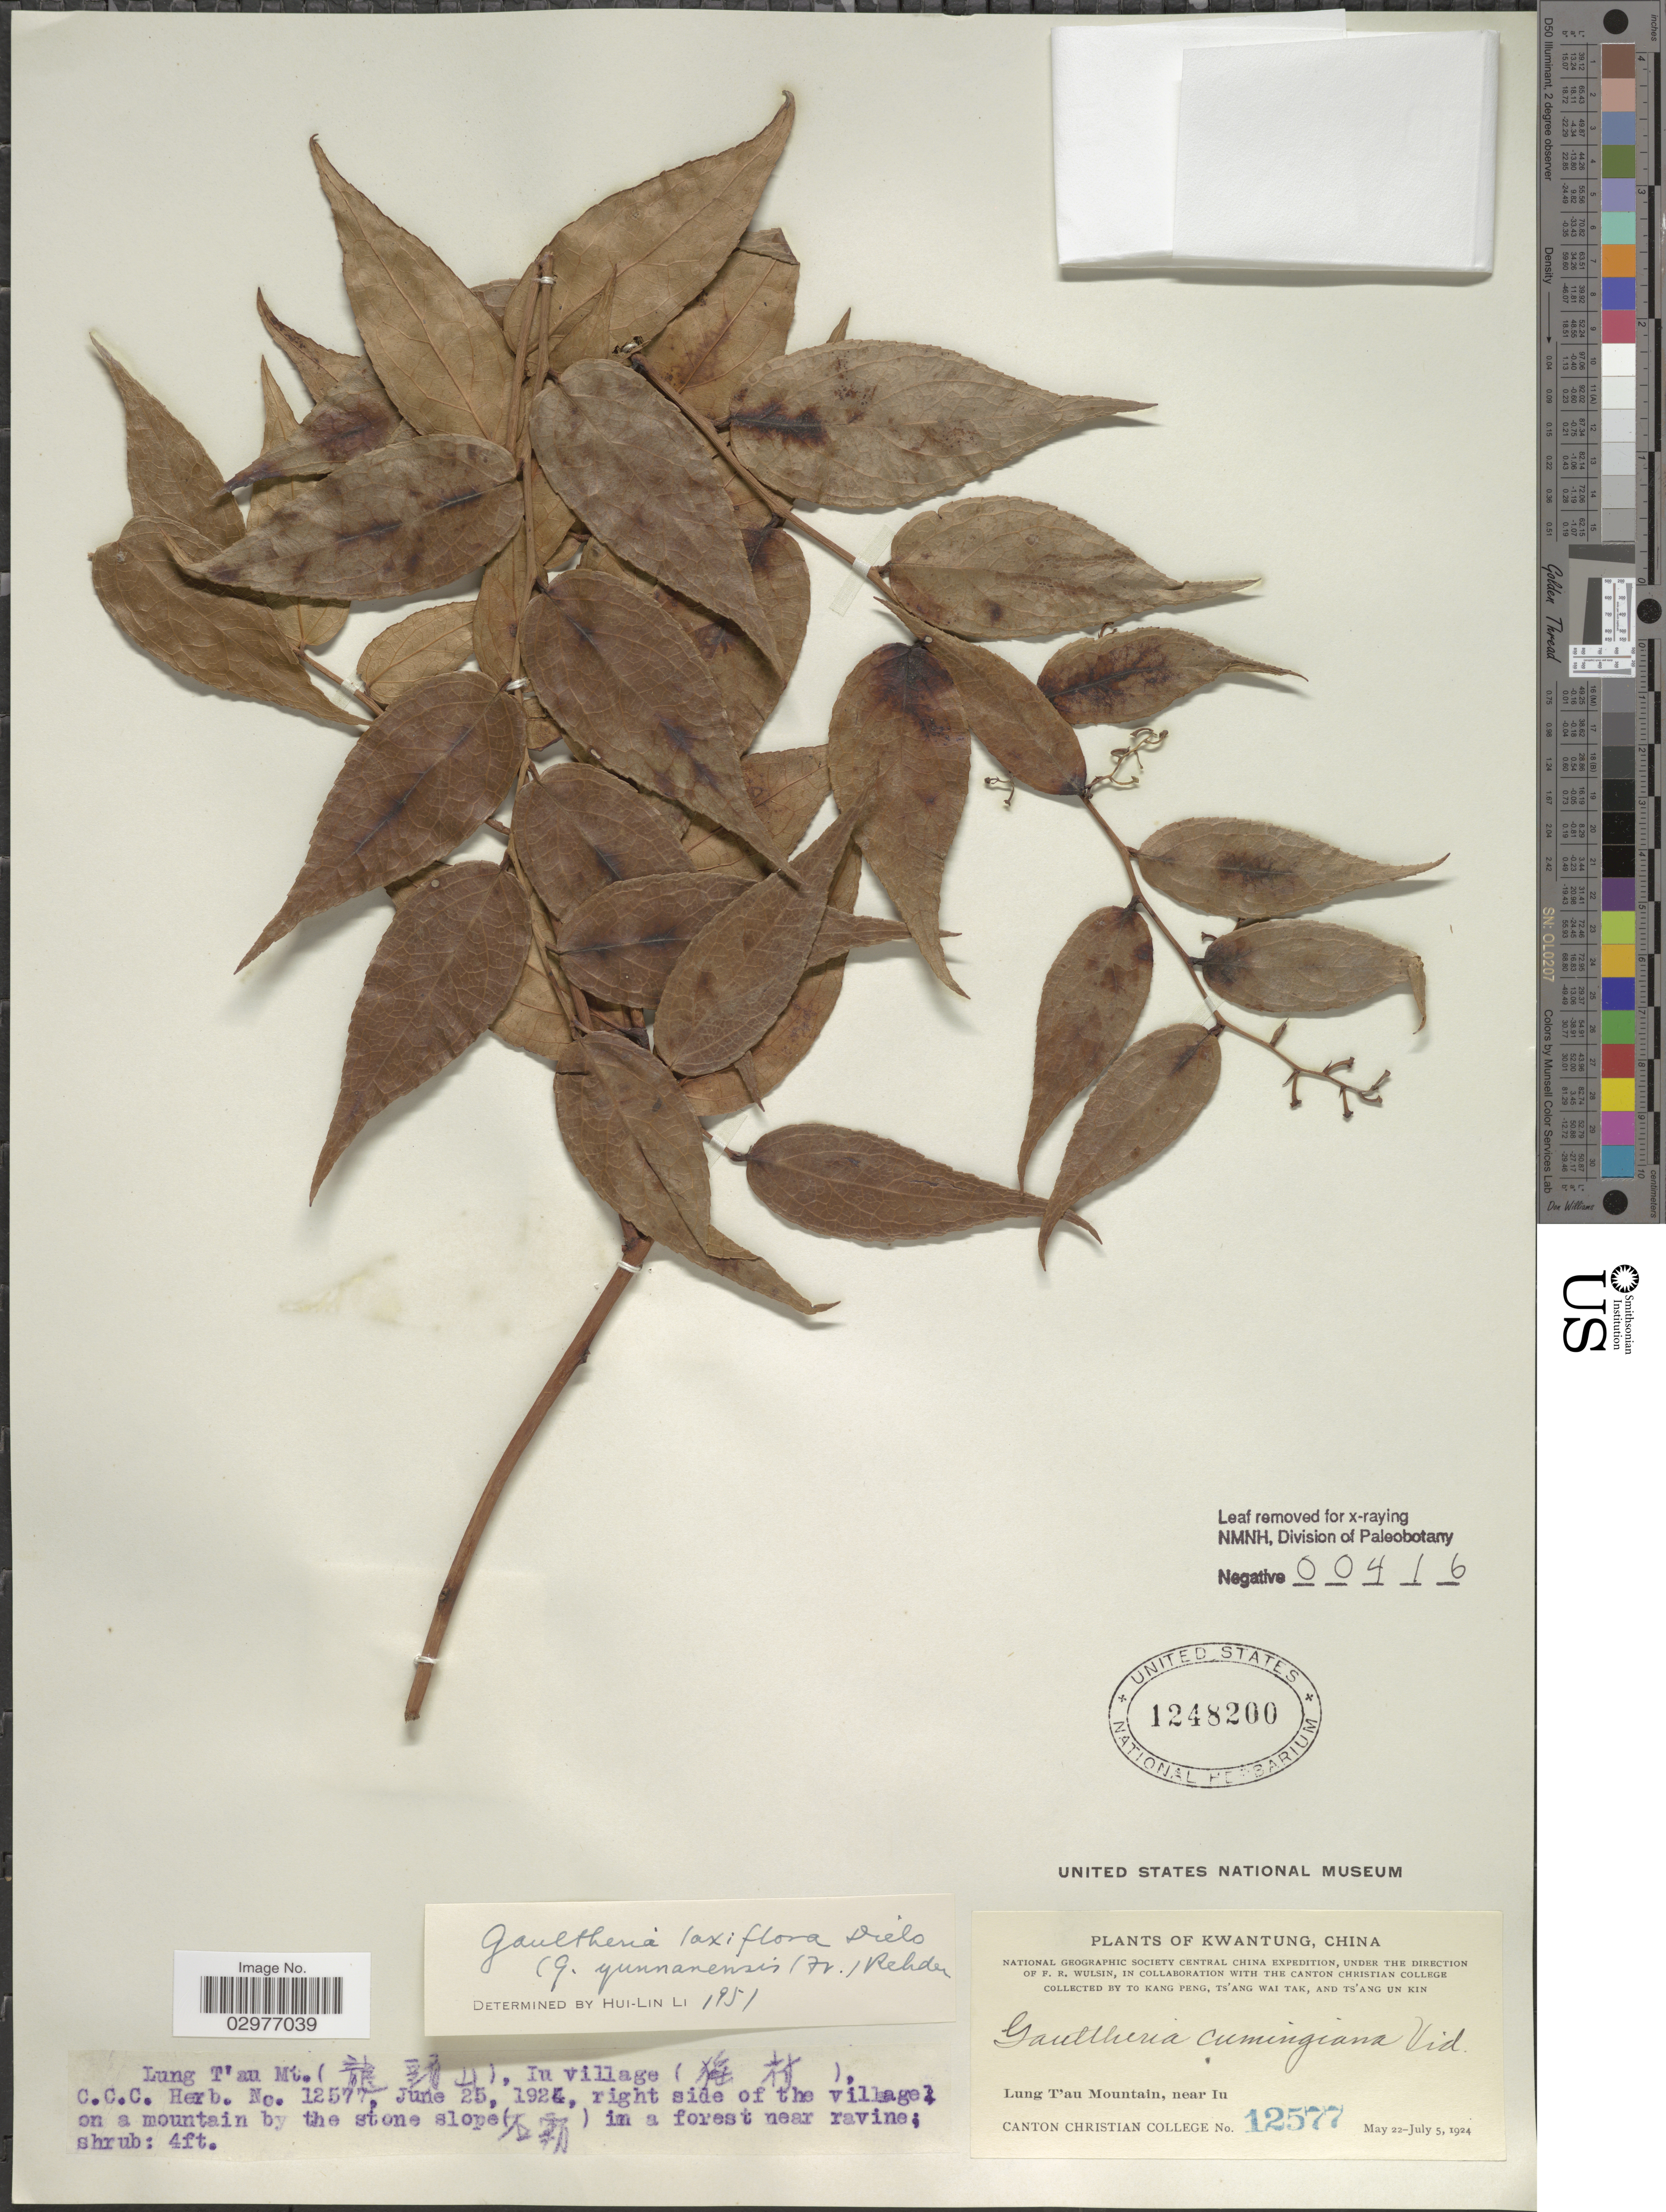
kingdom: Plantae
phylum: Tracheophyta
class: Magnoliopsida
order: Ericales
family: Ericaceae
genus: Gaultheria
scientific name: Gaultheria laxiflora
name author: Diels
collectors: Kang Peng To, W. T. Tsang & Ts' Ang Un Kin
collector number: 12577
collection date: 1924-06-25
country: China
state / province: Guangdong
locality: Kwangtung. Lung T'au Mountain, near Iu.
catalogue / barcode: US 1248200